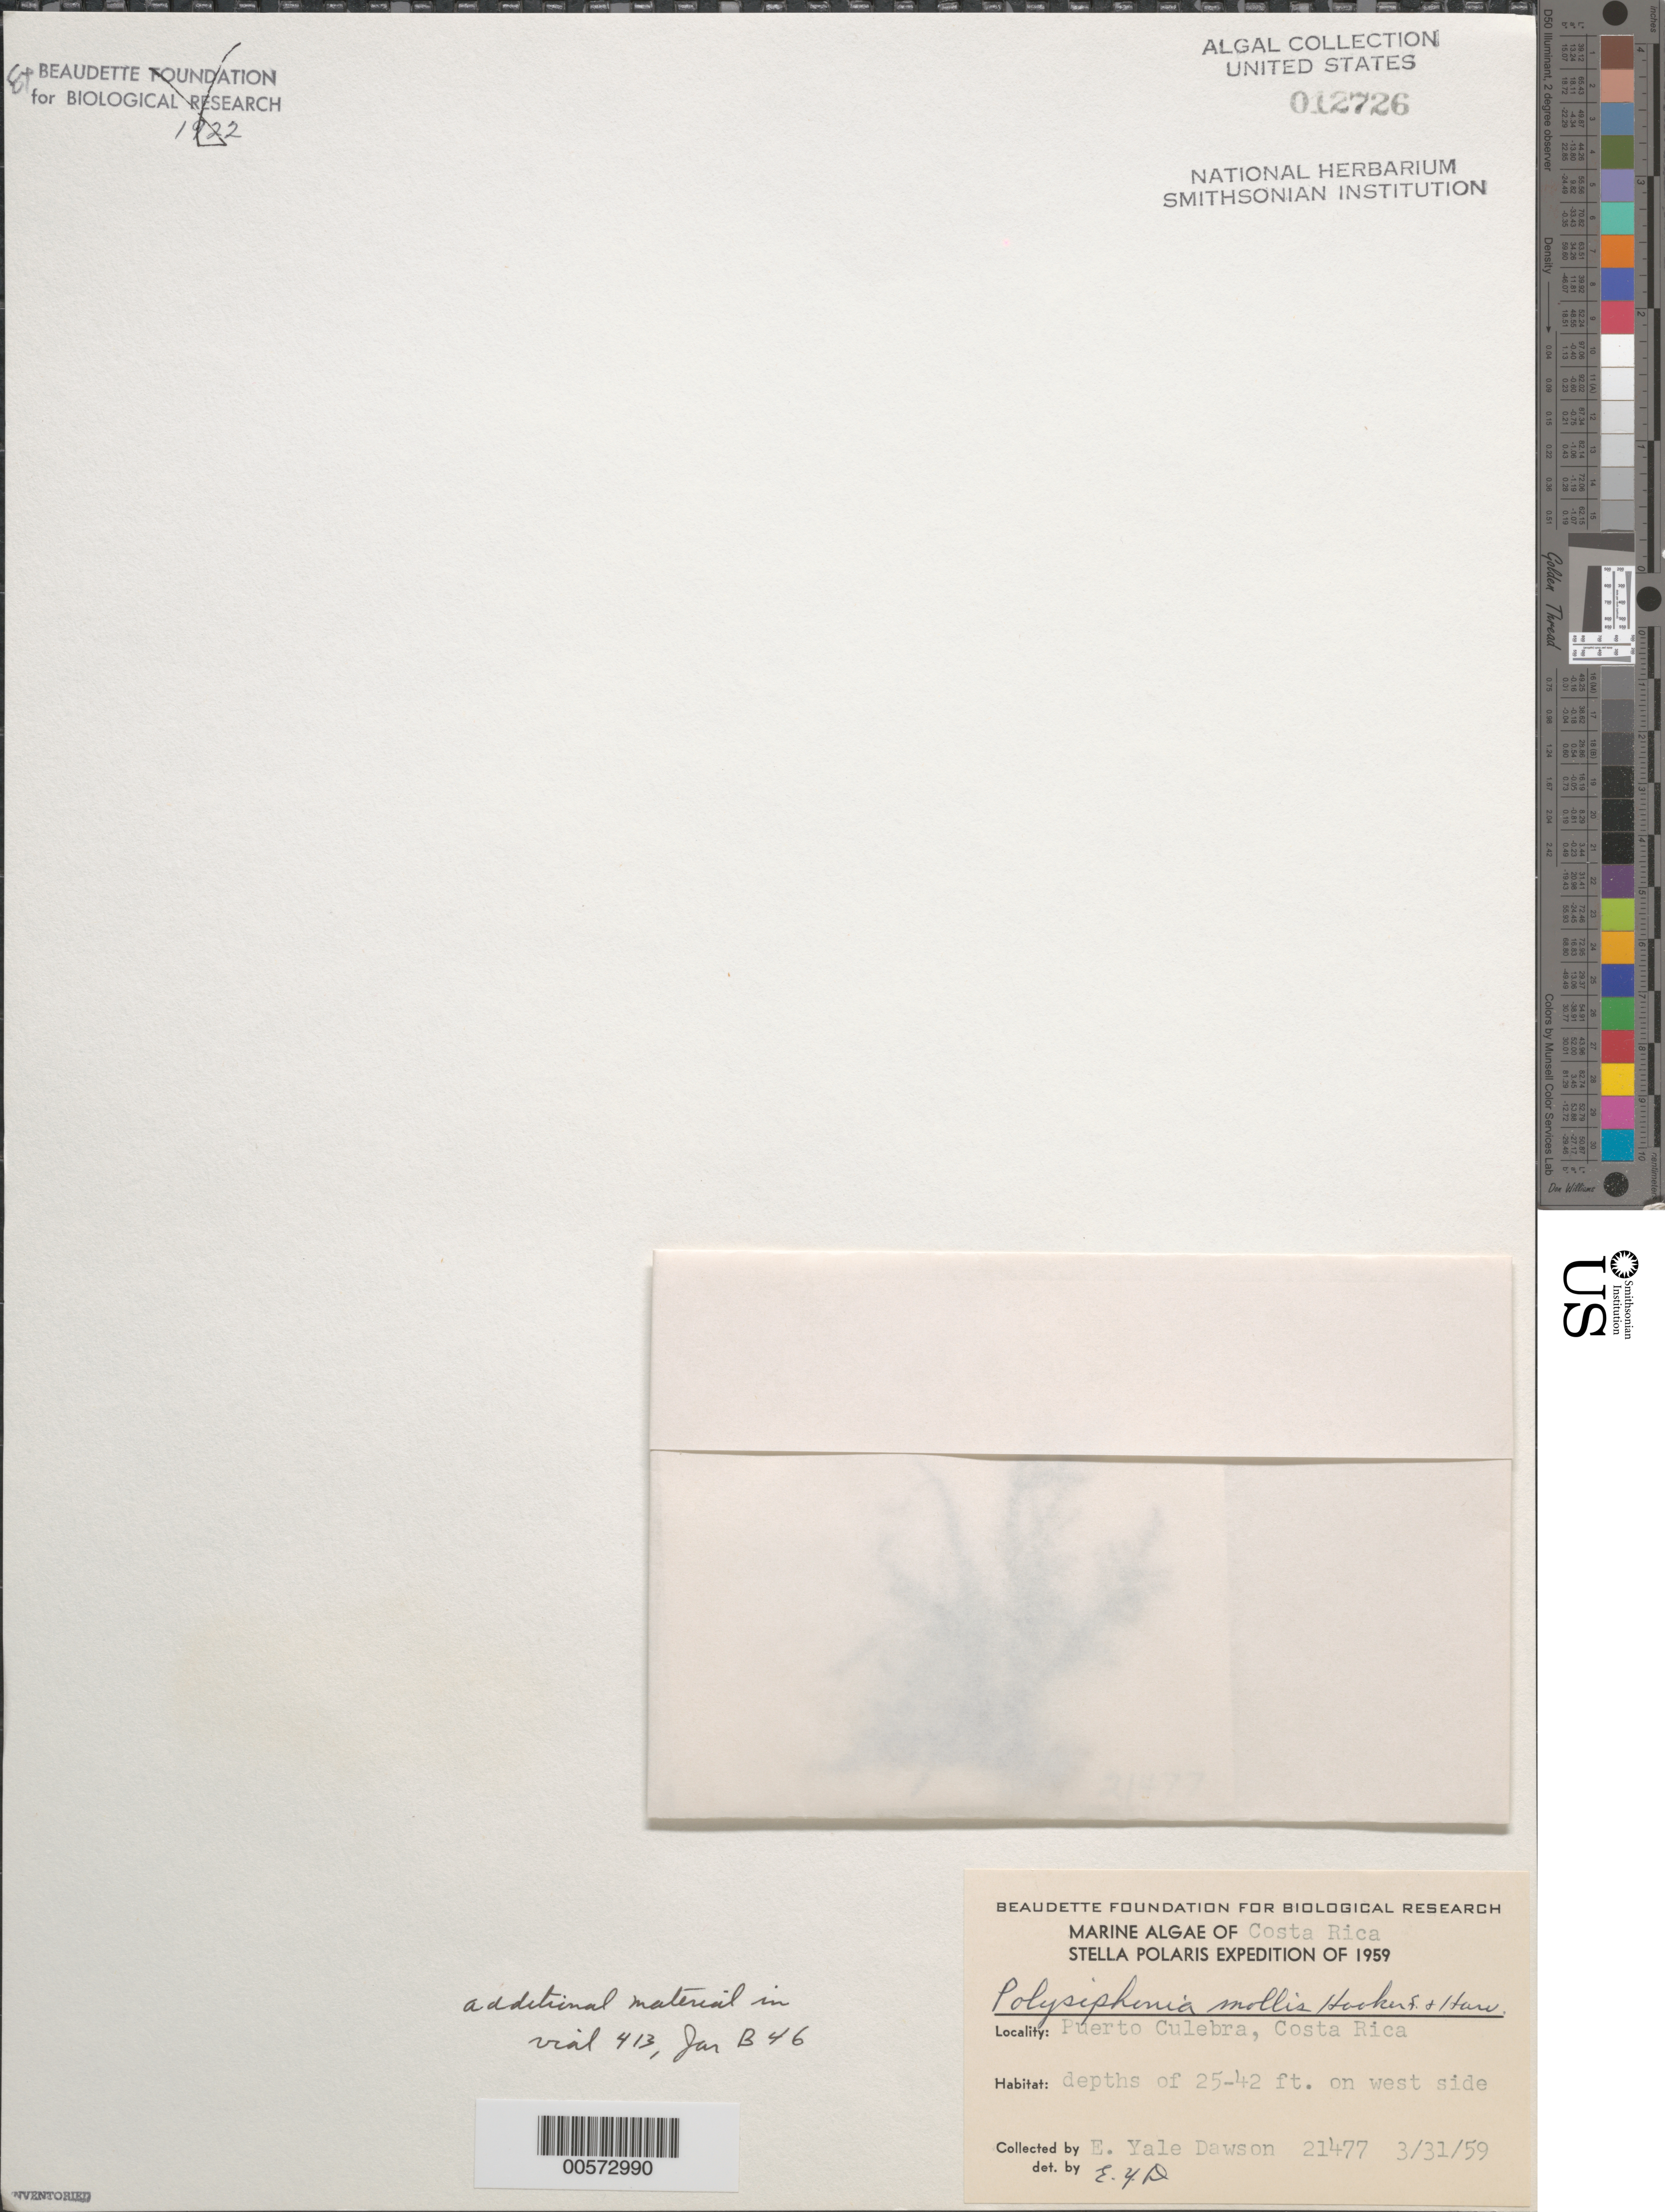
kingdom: Plantae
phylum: Rhodophyta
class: Florideophyceae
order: Ceramiales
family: Rhodomelaceae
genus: Polysiphonia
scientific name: Polysiphonia mollis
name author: Hook. f. & Harv.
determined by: Dawson, E. Y.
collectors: E. Y. Dawson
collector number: EYD 21477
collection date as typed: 31 Mar 1959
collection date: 1959-03-31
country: Costa Rica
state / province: Guanacaste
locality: Puerto Culebra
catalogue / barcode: US 12726